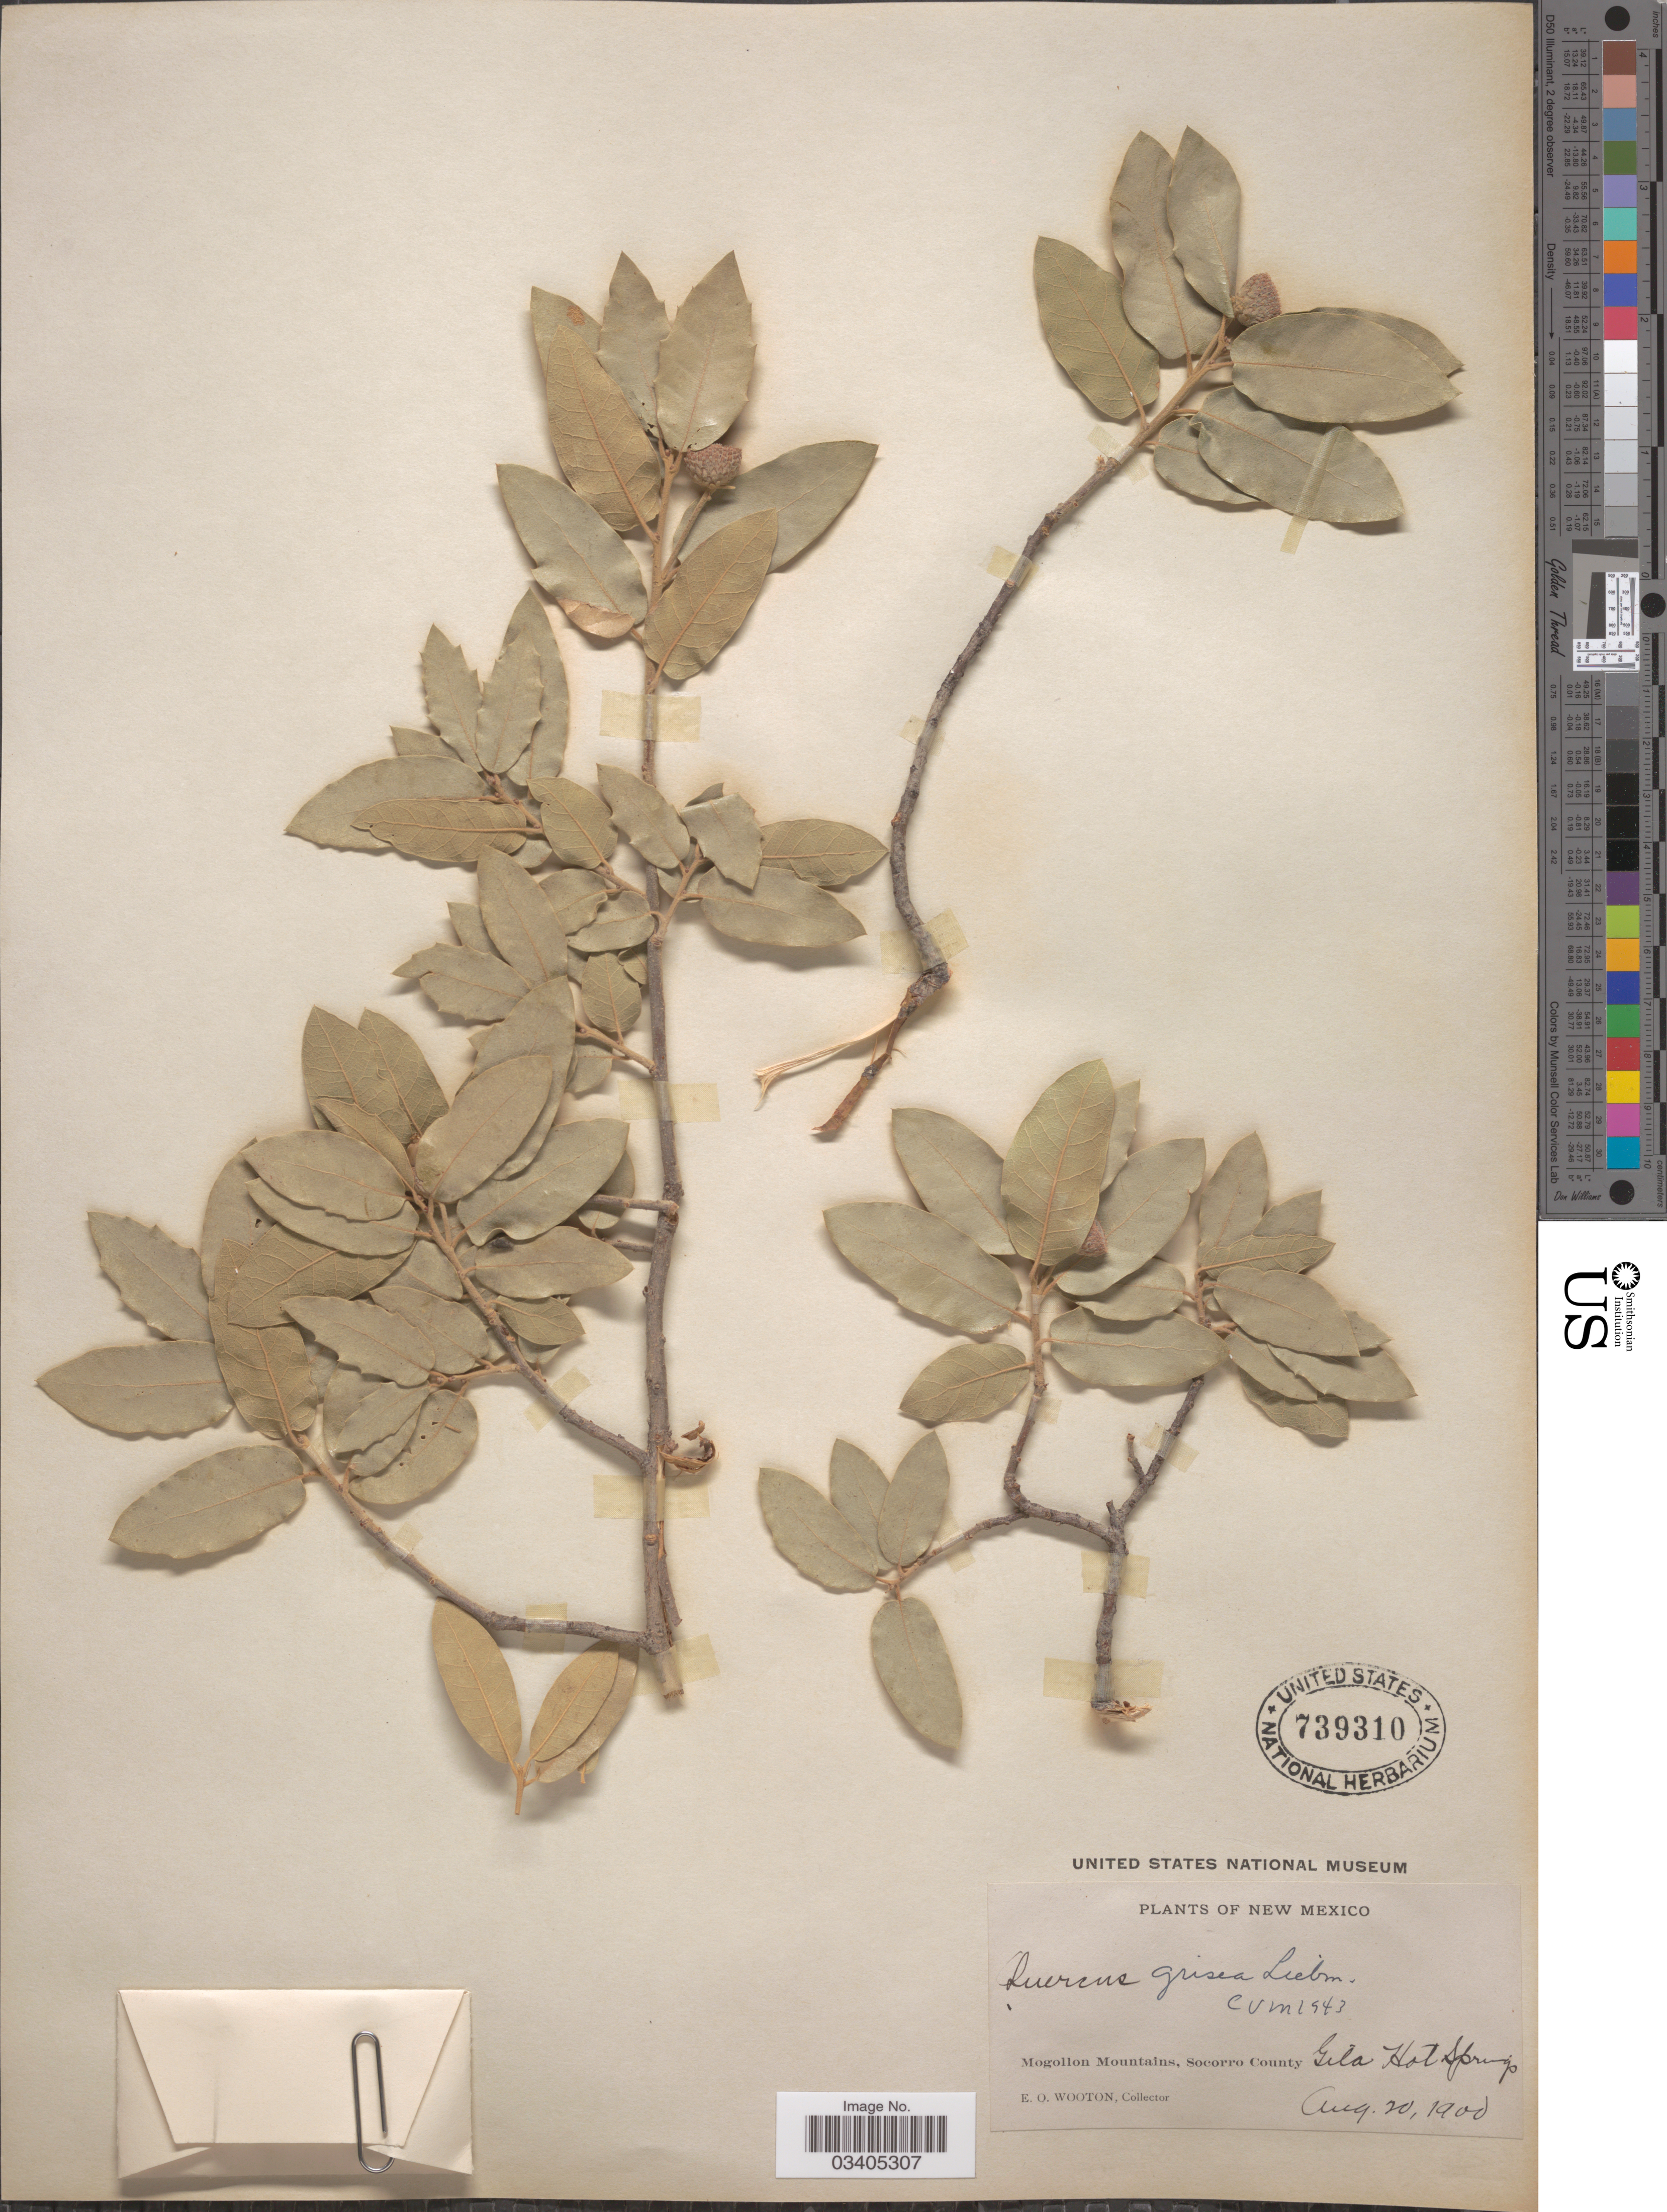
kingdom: Plantae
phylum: Tracheophyta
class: Magnoliopsida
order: Fagales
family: Fagaceae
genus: Quercus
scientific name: Quercus grisea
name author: Liebm.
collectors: E. O. Wooton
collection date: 1900-08-20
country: United States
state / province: New Mexico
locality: Mogollon Mountains, Socorro County. Gila Hot Springs.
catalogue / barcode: US 739310